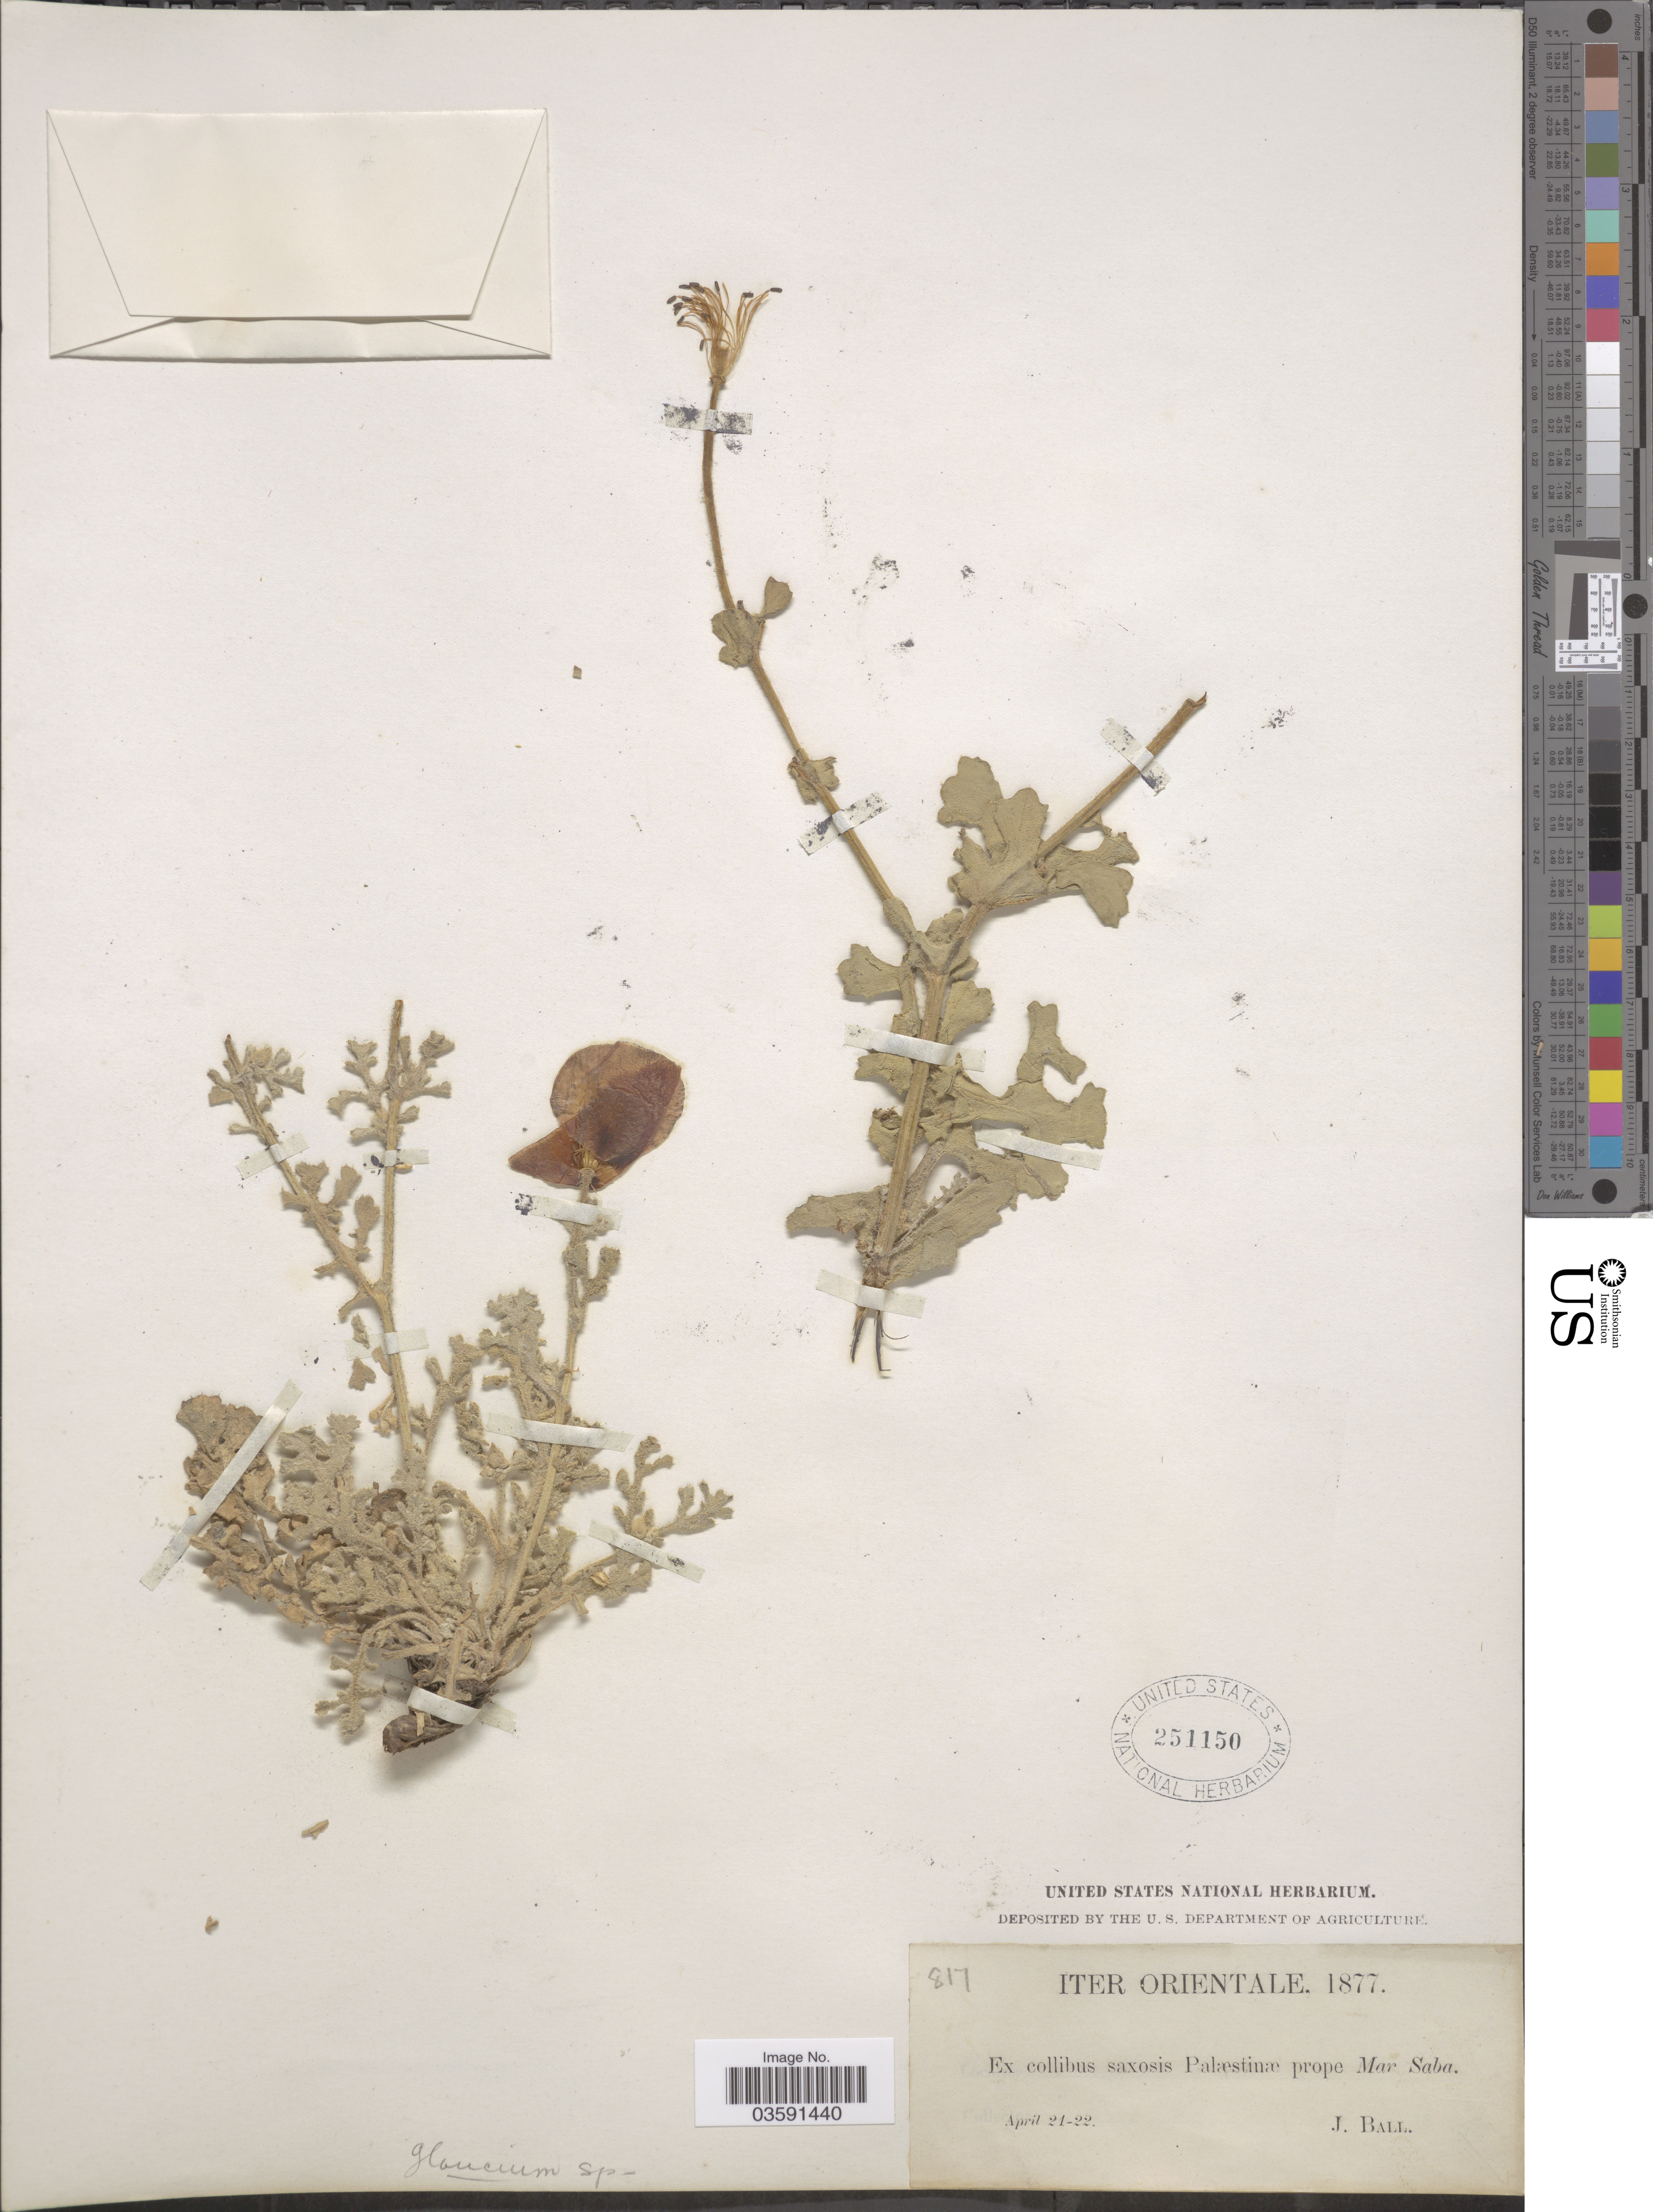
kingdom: Plantae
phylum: Tracheophyta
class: Magnoliopsida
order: Ranunculales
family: Papaveraceae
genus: Glaucium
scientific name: Glaucium sp.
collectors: J. Ball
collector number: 817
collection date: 1877-04-21/1877-04-22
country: Israel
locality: Iter Orientale. Ex collibus saxosis Palæstinæ prope Mar Saba.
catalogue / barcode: US 251150